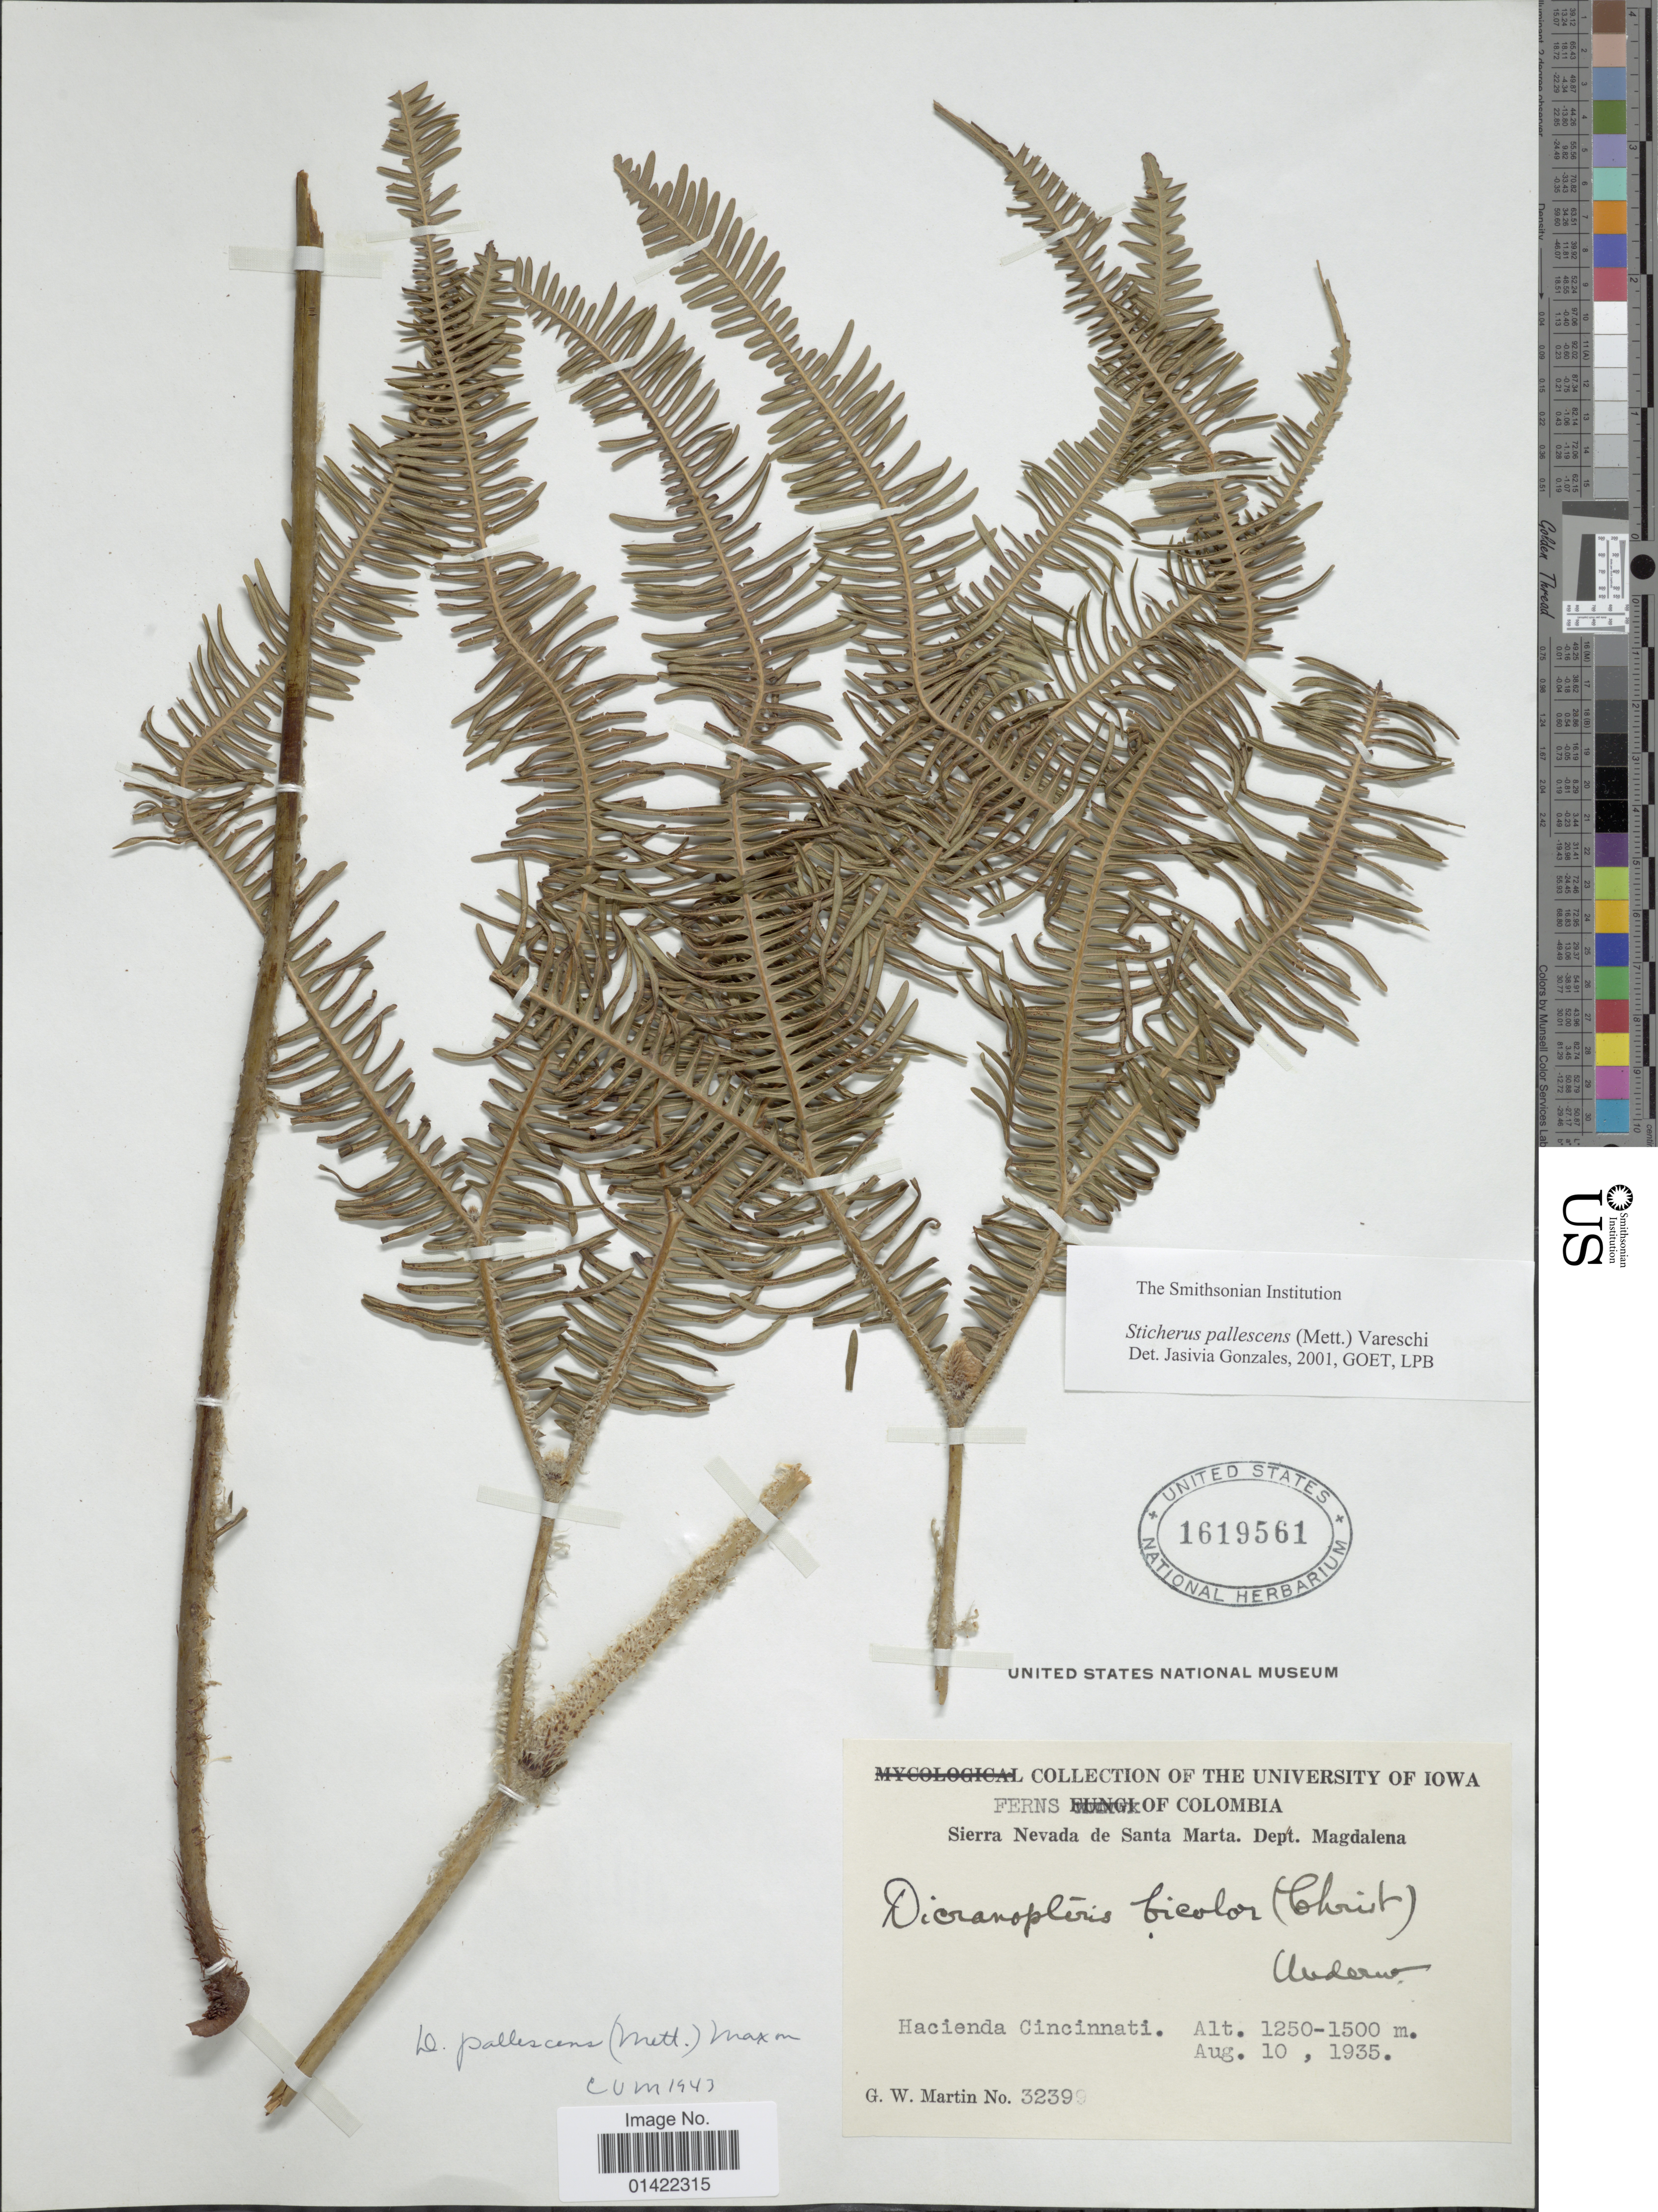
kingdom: Plantae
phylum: Tracheophyta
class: Polypodiopsida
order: Gleicheniales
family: Gleicheniaceae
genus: Sticherus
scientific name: Sticherus pallescens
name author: (Mett.) Vareschi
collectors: G. W. Martin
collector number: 32399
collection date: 1935-08-10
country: Colombia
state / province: Magdalena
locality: Sierra Nevada de Santa Marta, Hacienda Cincinnati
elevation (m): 1250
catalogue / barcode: US 1619561